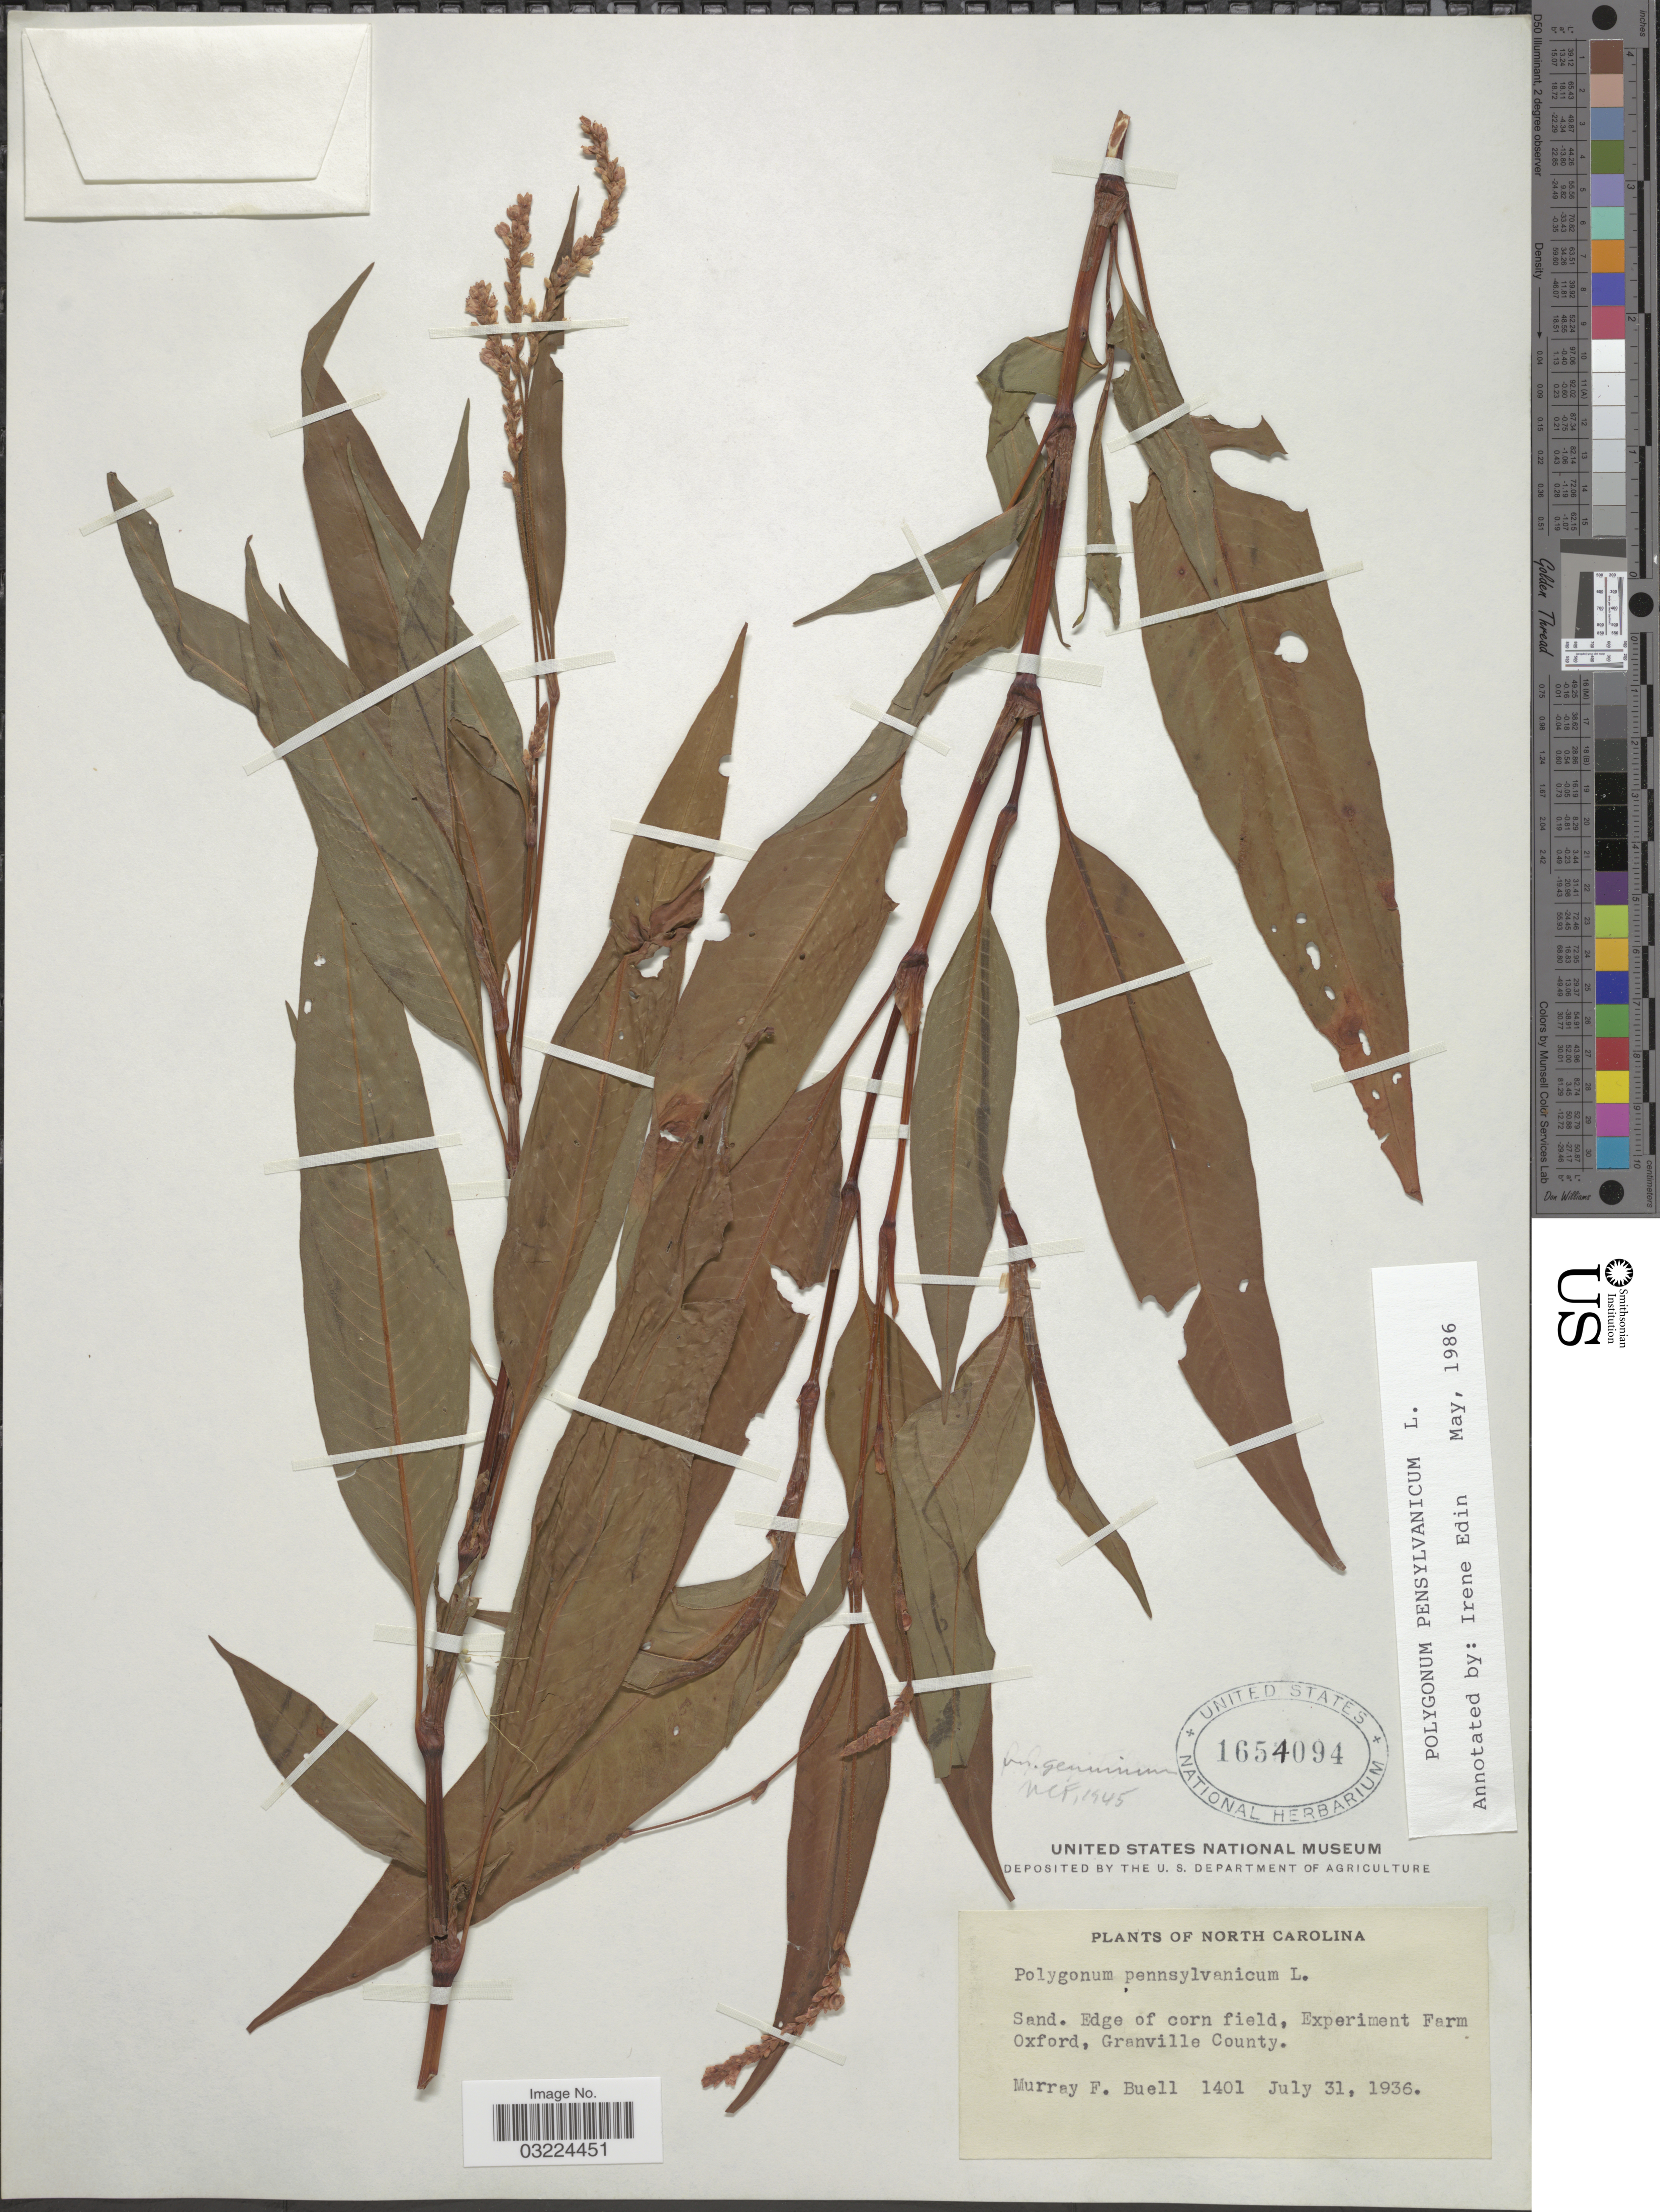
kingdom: Plantae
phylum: Tracheophyta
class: Magnoliopsida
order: Caryophyllales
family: Polygonaceae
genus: Persicaria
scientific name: Persicaria pensylvanica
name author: (L.) M. Gómez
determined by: Atha, D. E.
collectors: M. Buell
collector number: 1401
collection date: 1936-07-31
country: United States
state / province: North Carolina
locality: Experiment Farm Oxford, Granville County.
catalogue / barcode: US 1654094